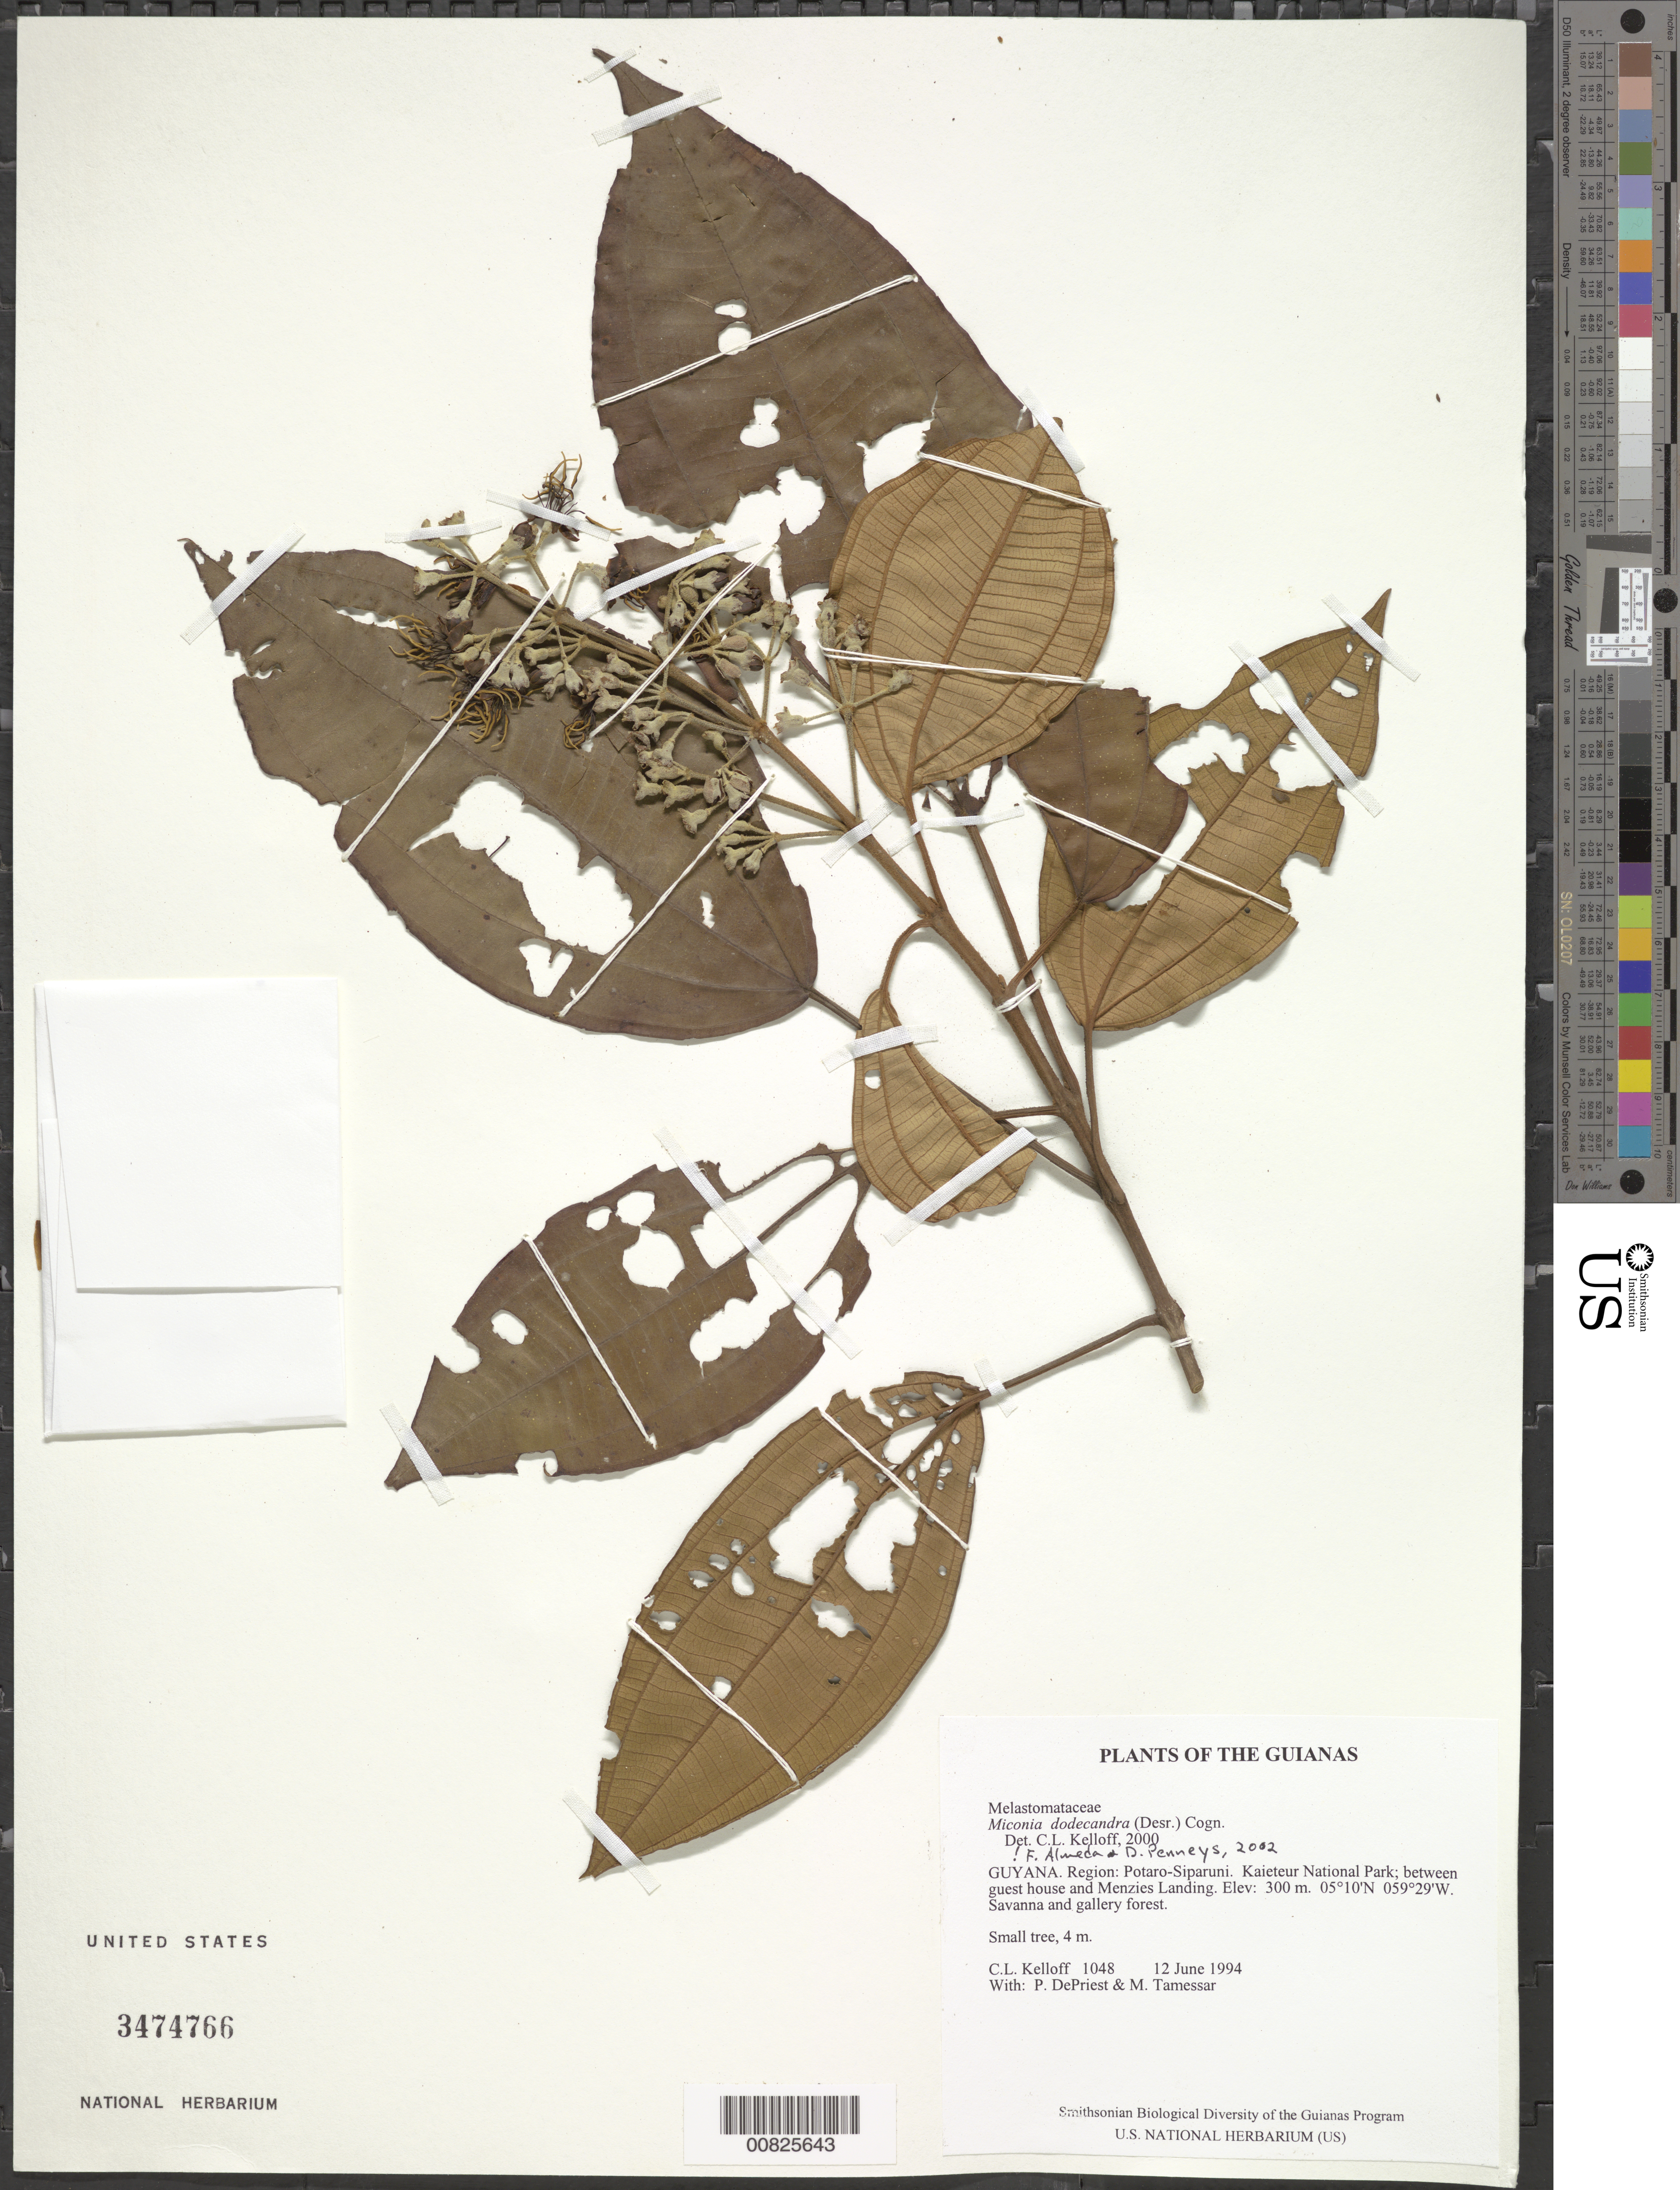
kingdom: Plantae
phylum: Tracheophyta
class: Magnoliopsida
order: Myrtales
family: Melastomataceae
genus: Miconia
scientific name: Miconia dodecandra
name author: Cogn.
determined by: Almeda, F.; Penneys, D. S.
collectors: C. L. Kelloff, P. DePriest & M. Tamessar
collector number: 1048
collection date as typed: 12 June 1994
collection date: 1994-06-12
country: Guyana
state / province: Potaro-Siparuni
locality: Kaieteur National Park; between guest house and Menzies Landing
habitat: Savanna and gallery forest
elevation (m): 300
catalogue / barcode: US 3474766